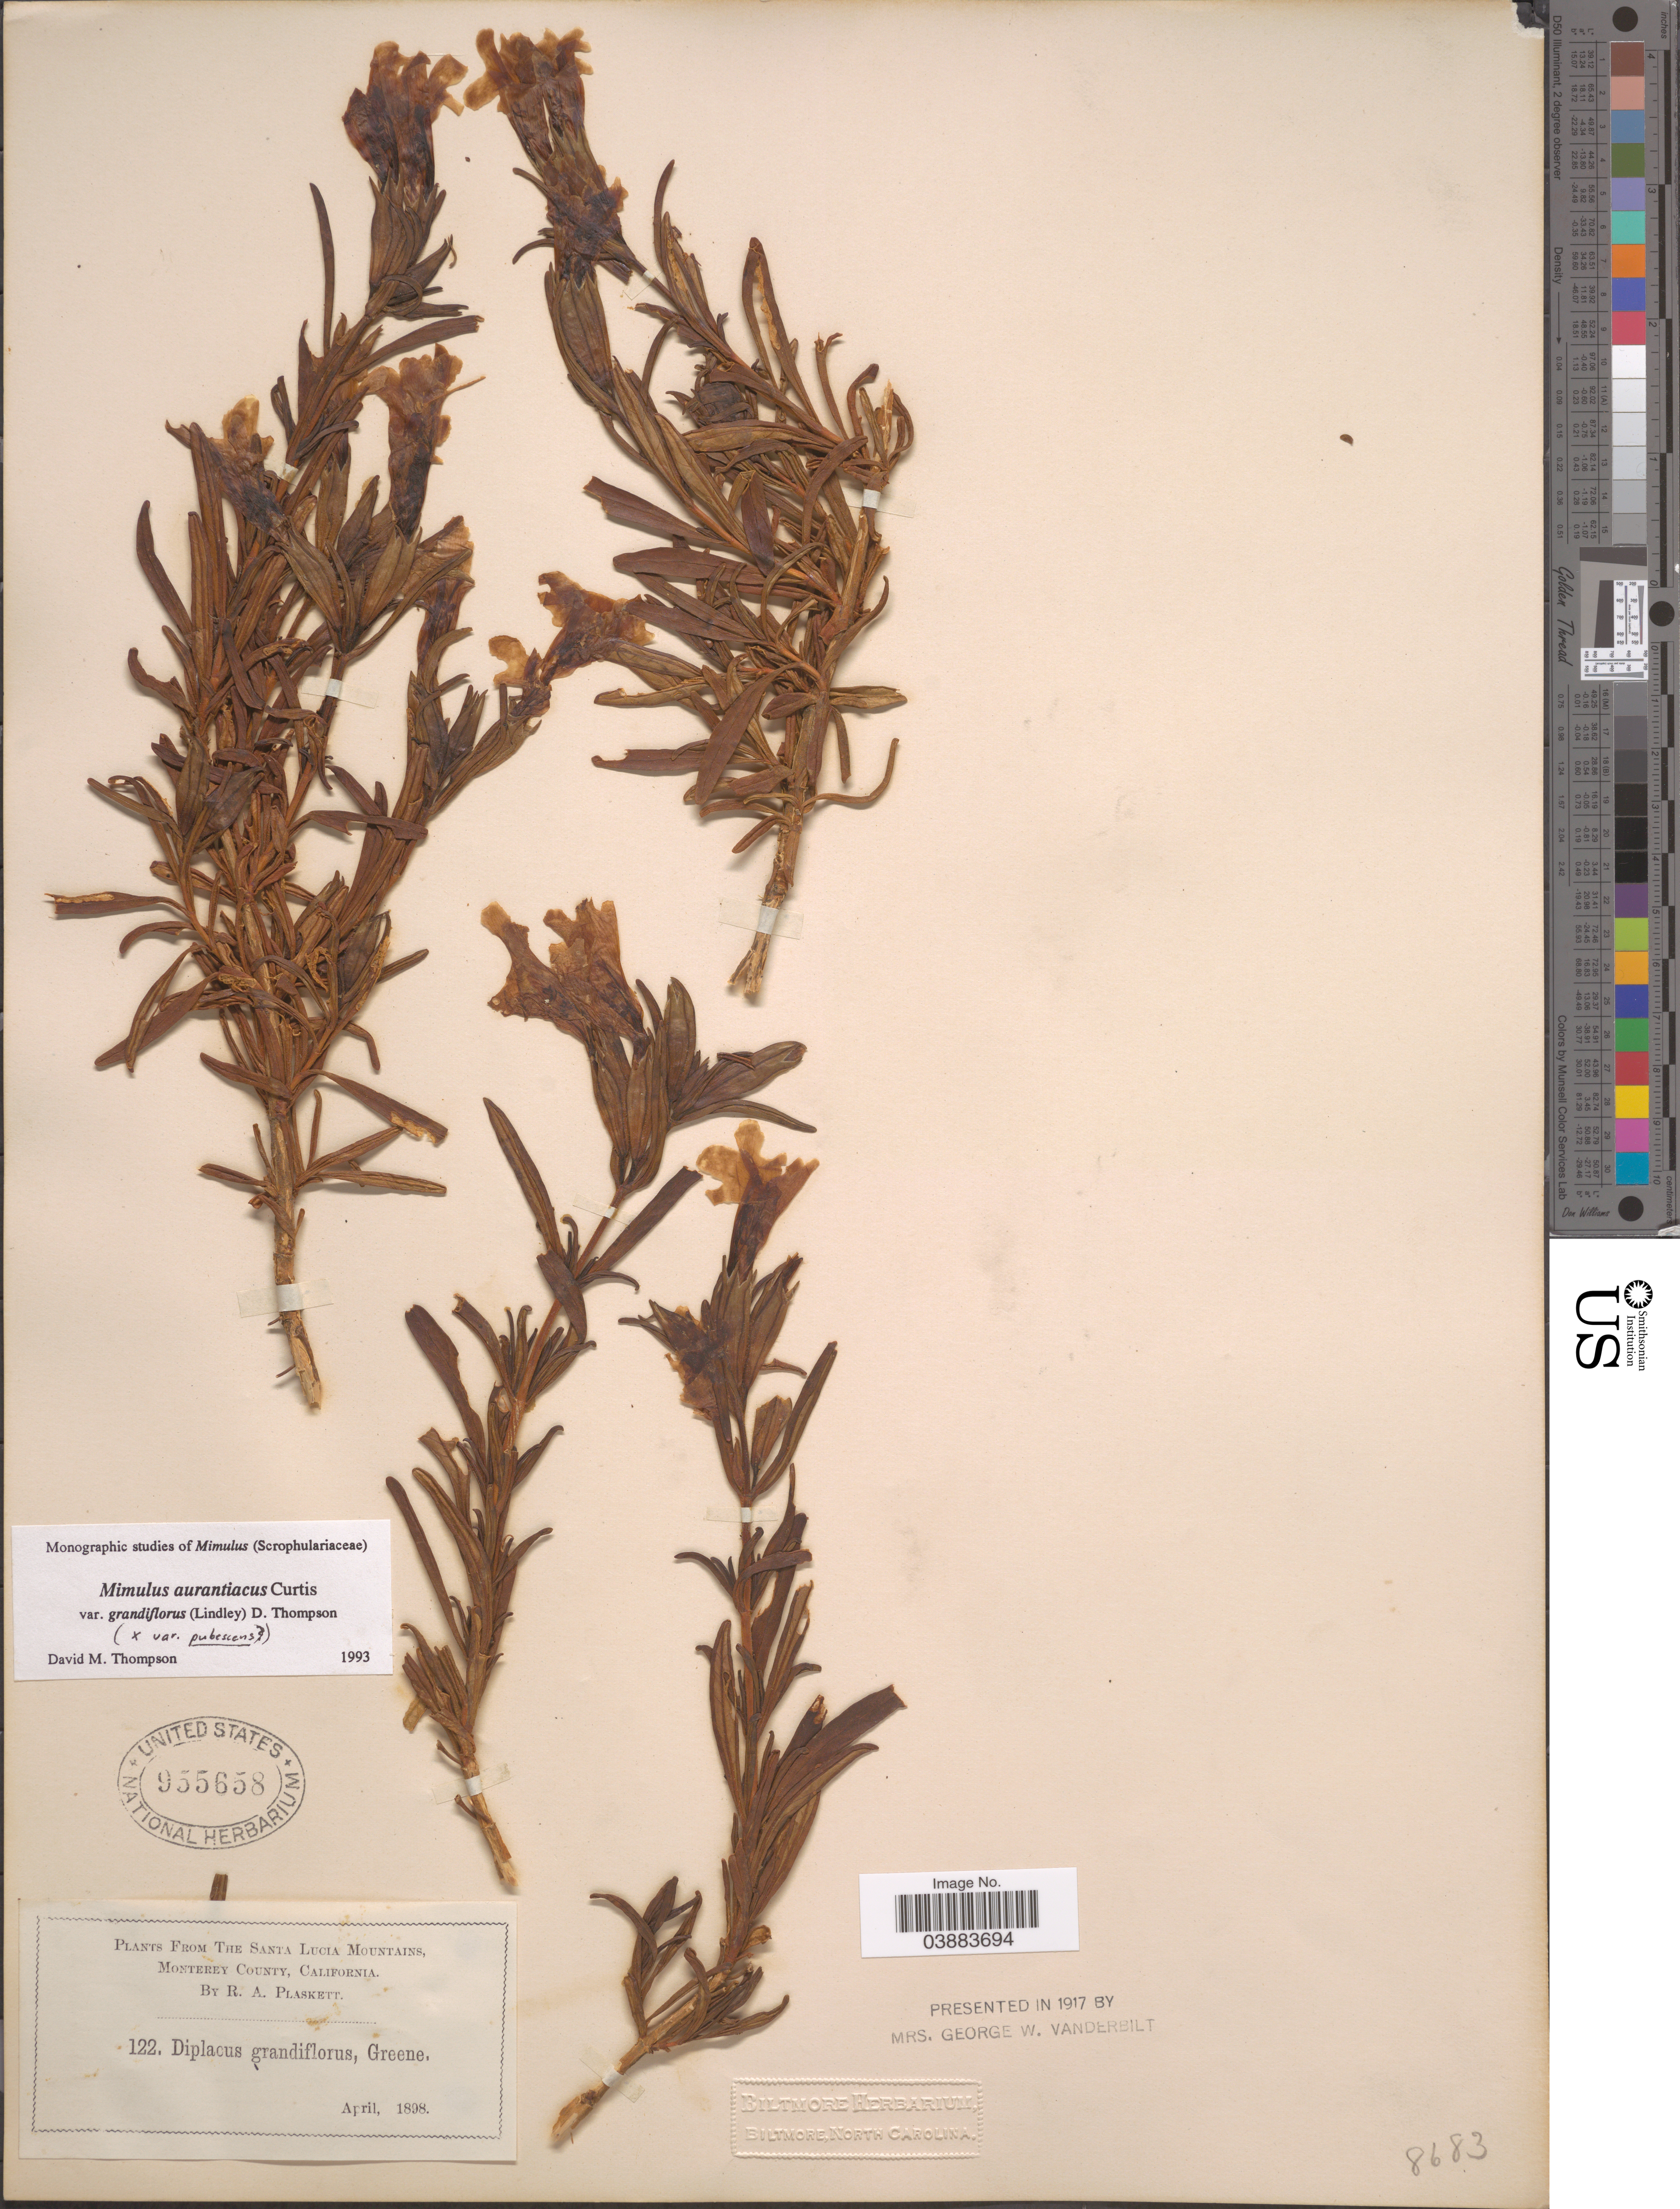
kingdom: Plantae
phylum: Tracheophyta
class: Magnoliopsida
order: Lamiales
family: Phrymaceae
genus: Diplacus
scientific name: Diplacus aurantiacus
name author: (Curtis) Jeps.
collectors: R. Plaskett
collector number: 122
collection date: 1898-04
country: United States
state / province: California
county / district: Monterey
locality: Santa Lucia Mountains. Monterey County.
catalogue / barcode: US 955658